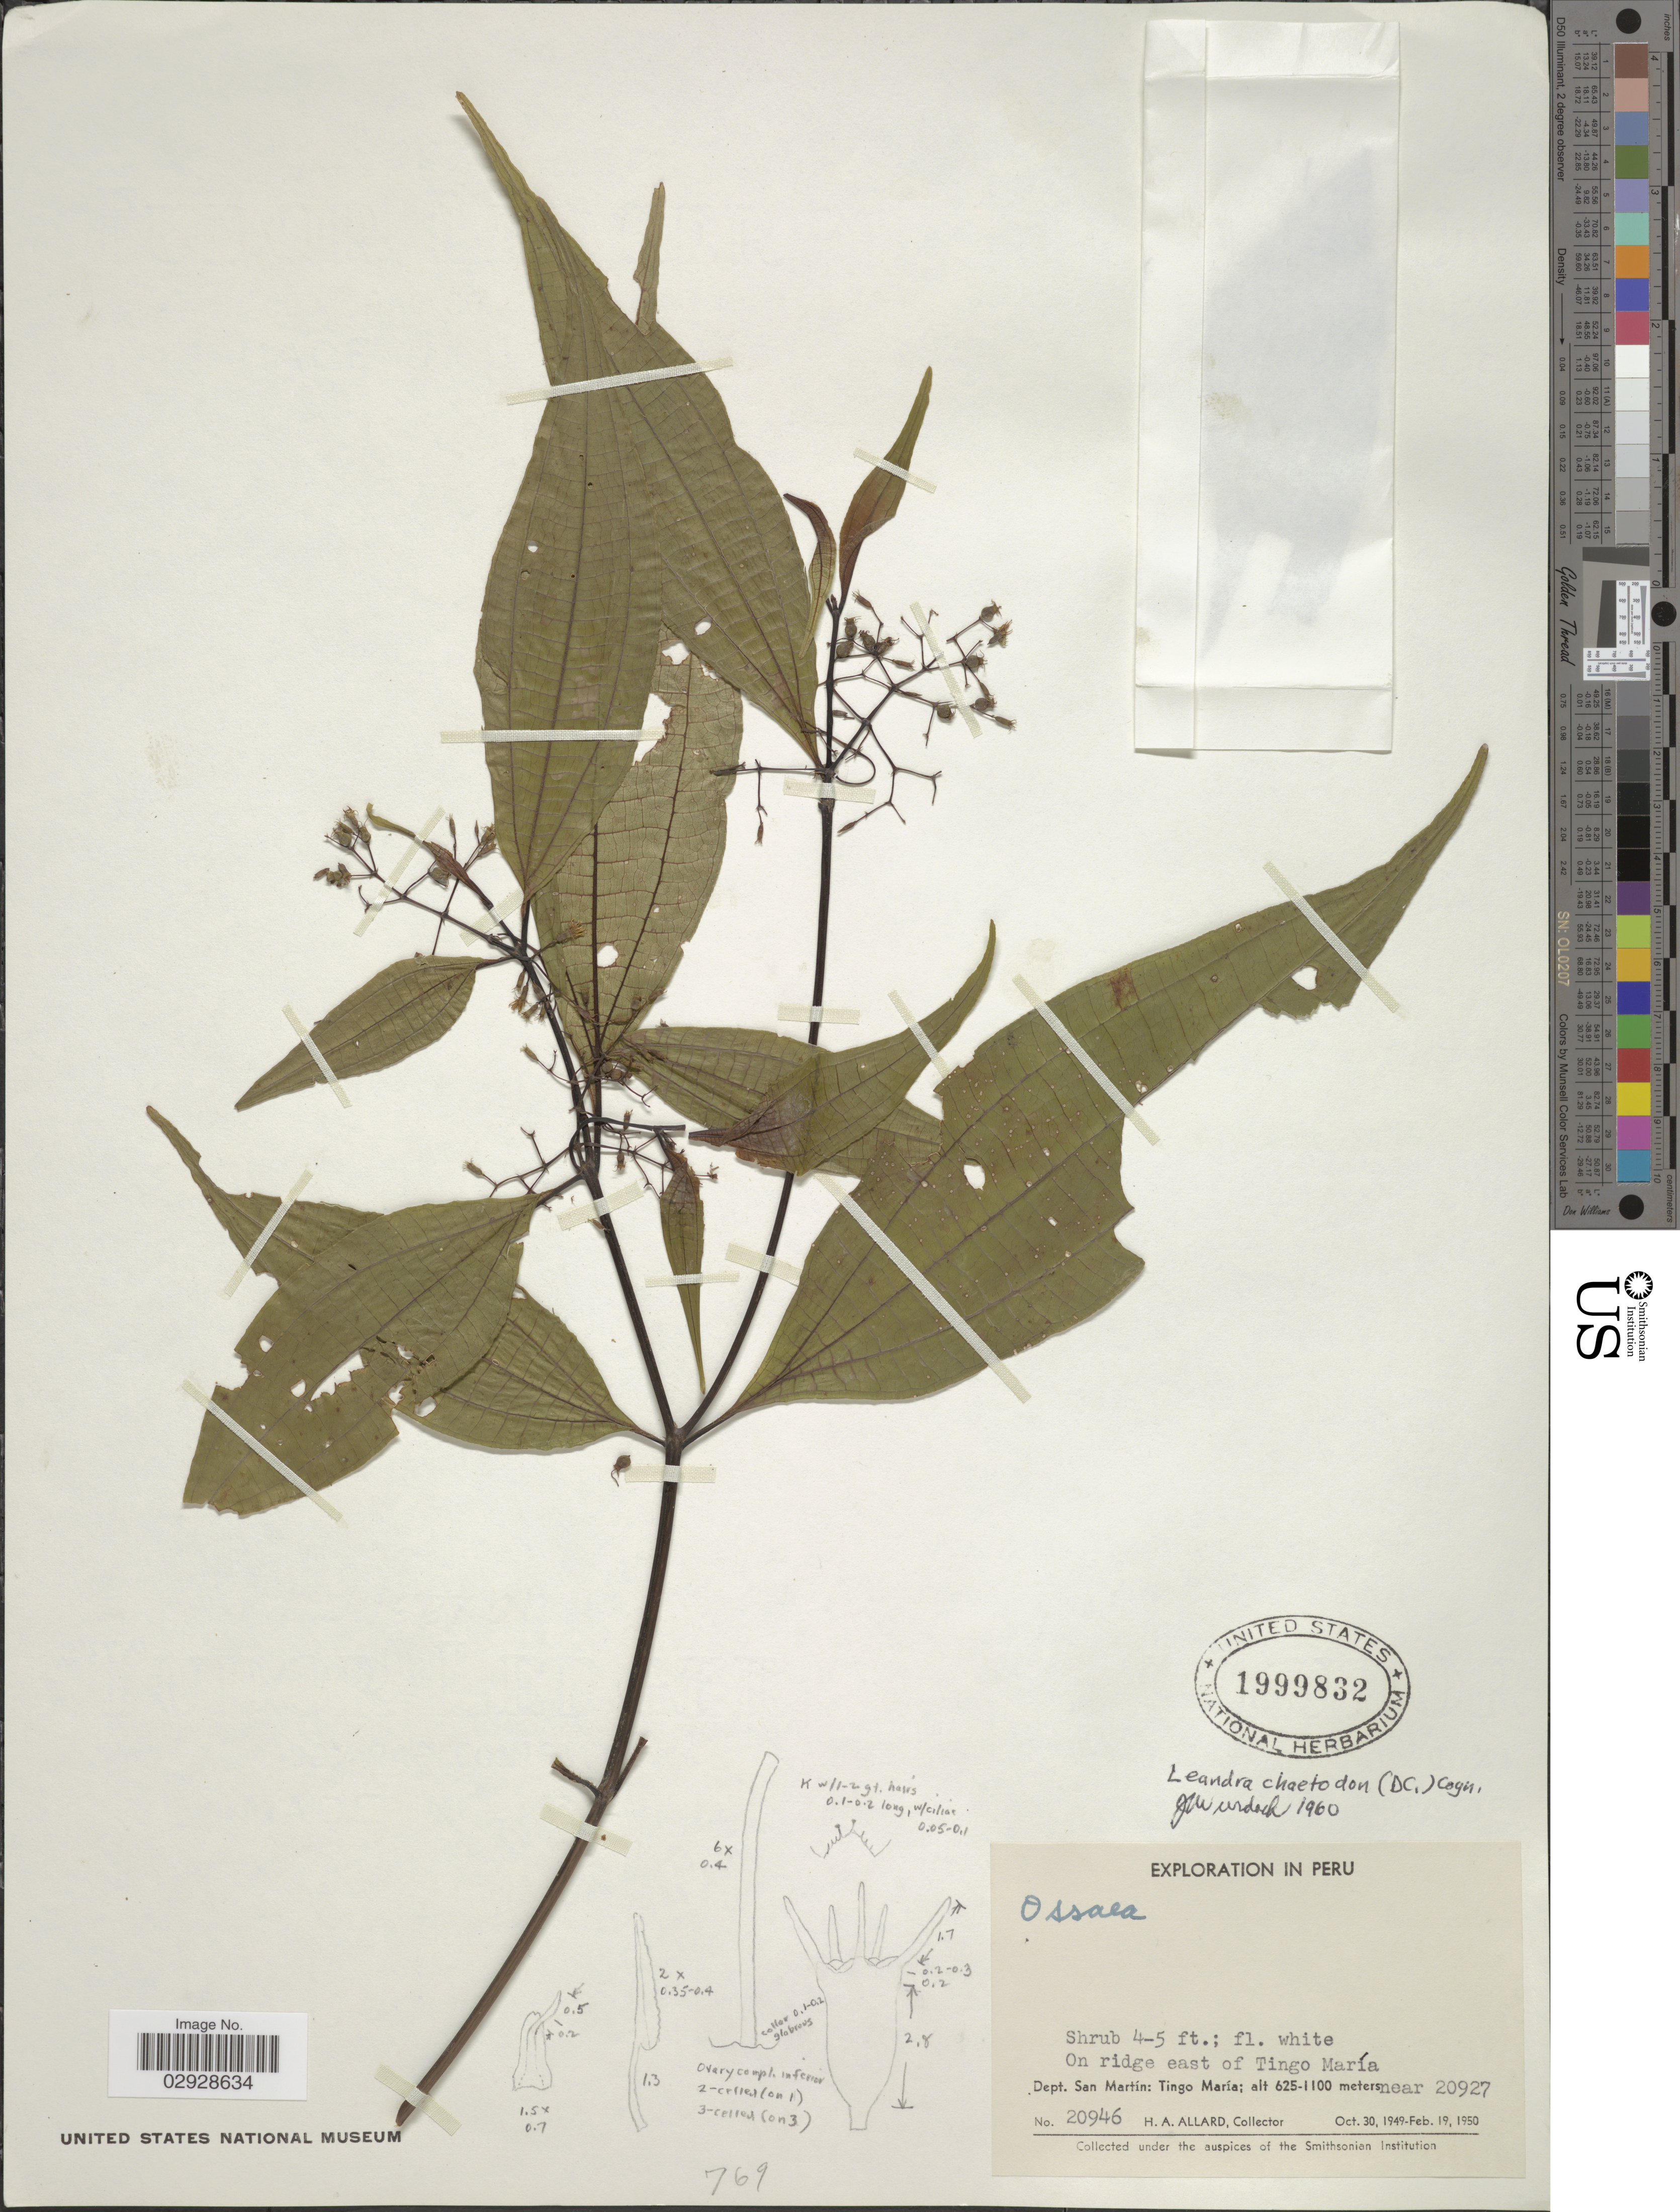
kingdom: Plantae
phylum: Tracheophyta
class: Magnoliopsida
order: Myrtales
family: Melastomataceae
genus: Leandra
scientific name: Leandra chaetodon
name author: (DC.) Cogn.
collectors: H. A. Allard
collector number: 20946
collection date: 1949-10-30/1950-02-19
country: Peru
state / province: San Martín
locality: On ridge east of Tingo María near 20927. Dept. San Martín: Tingo María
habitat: on ridge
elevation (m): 625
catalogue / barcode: US 1999832